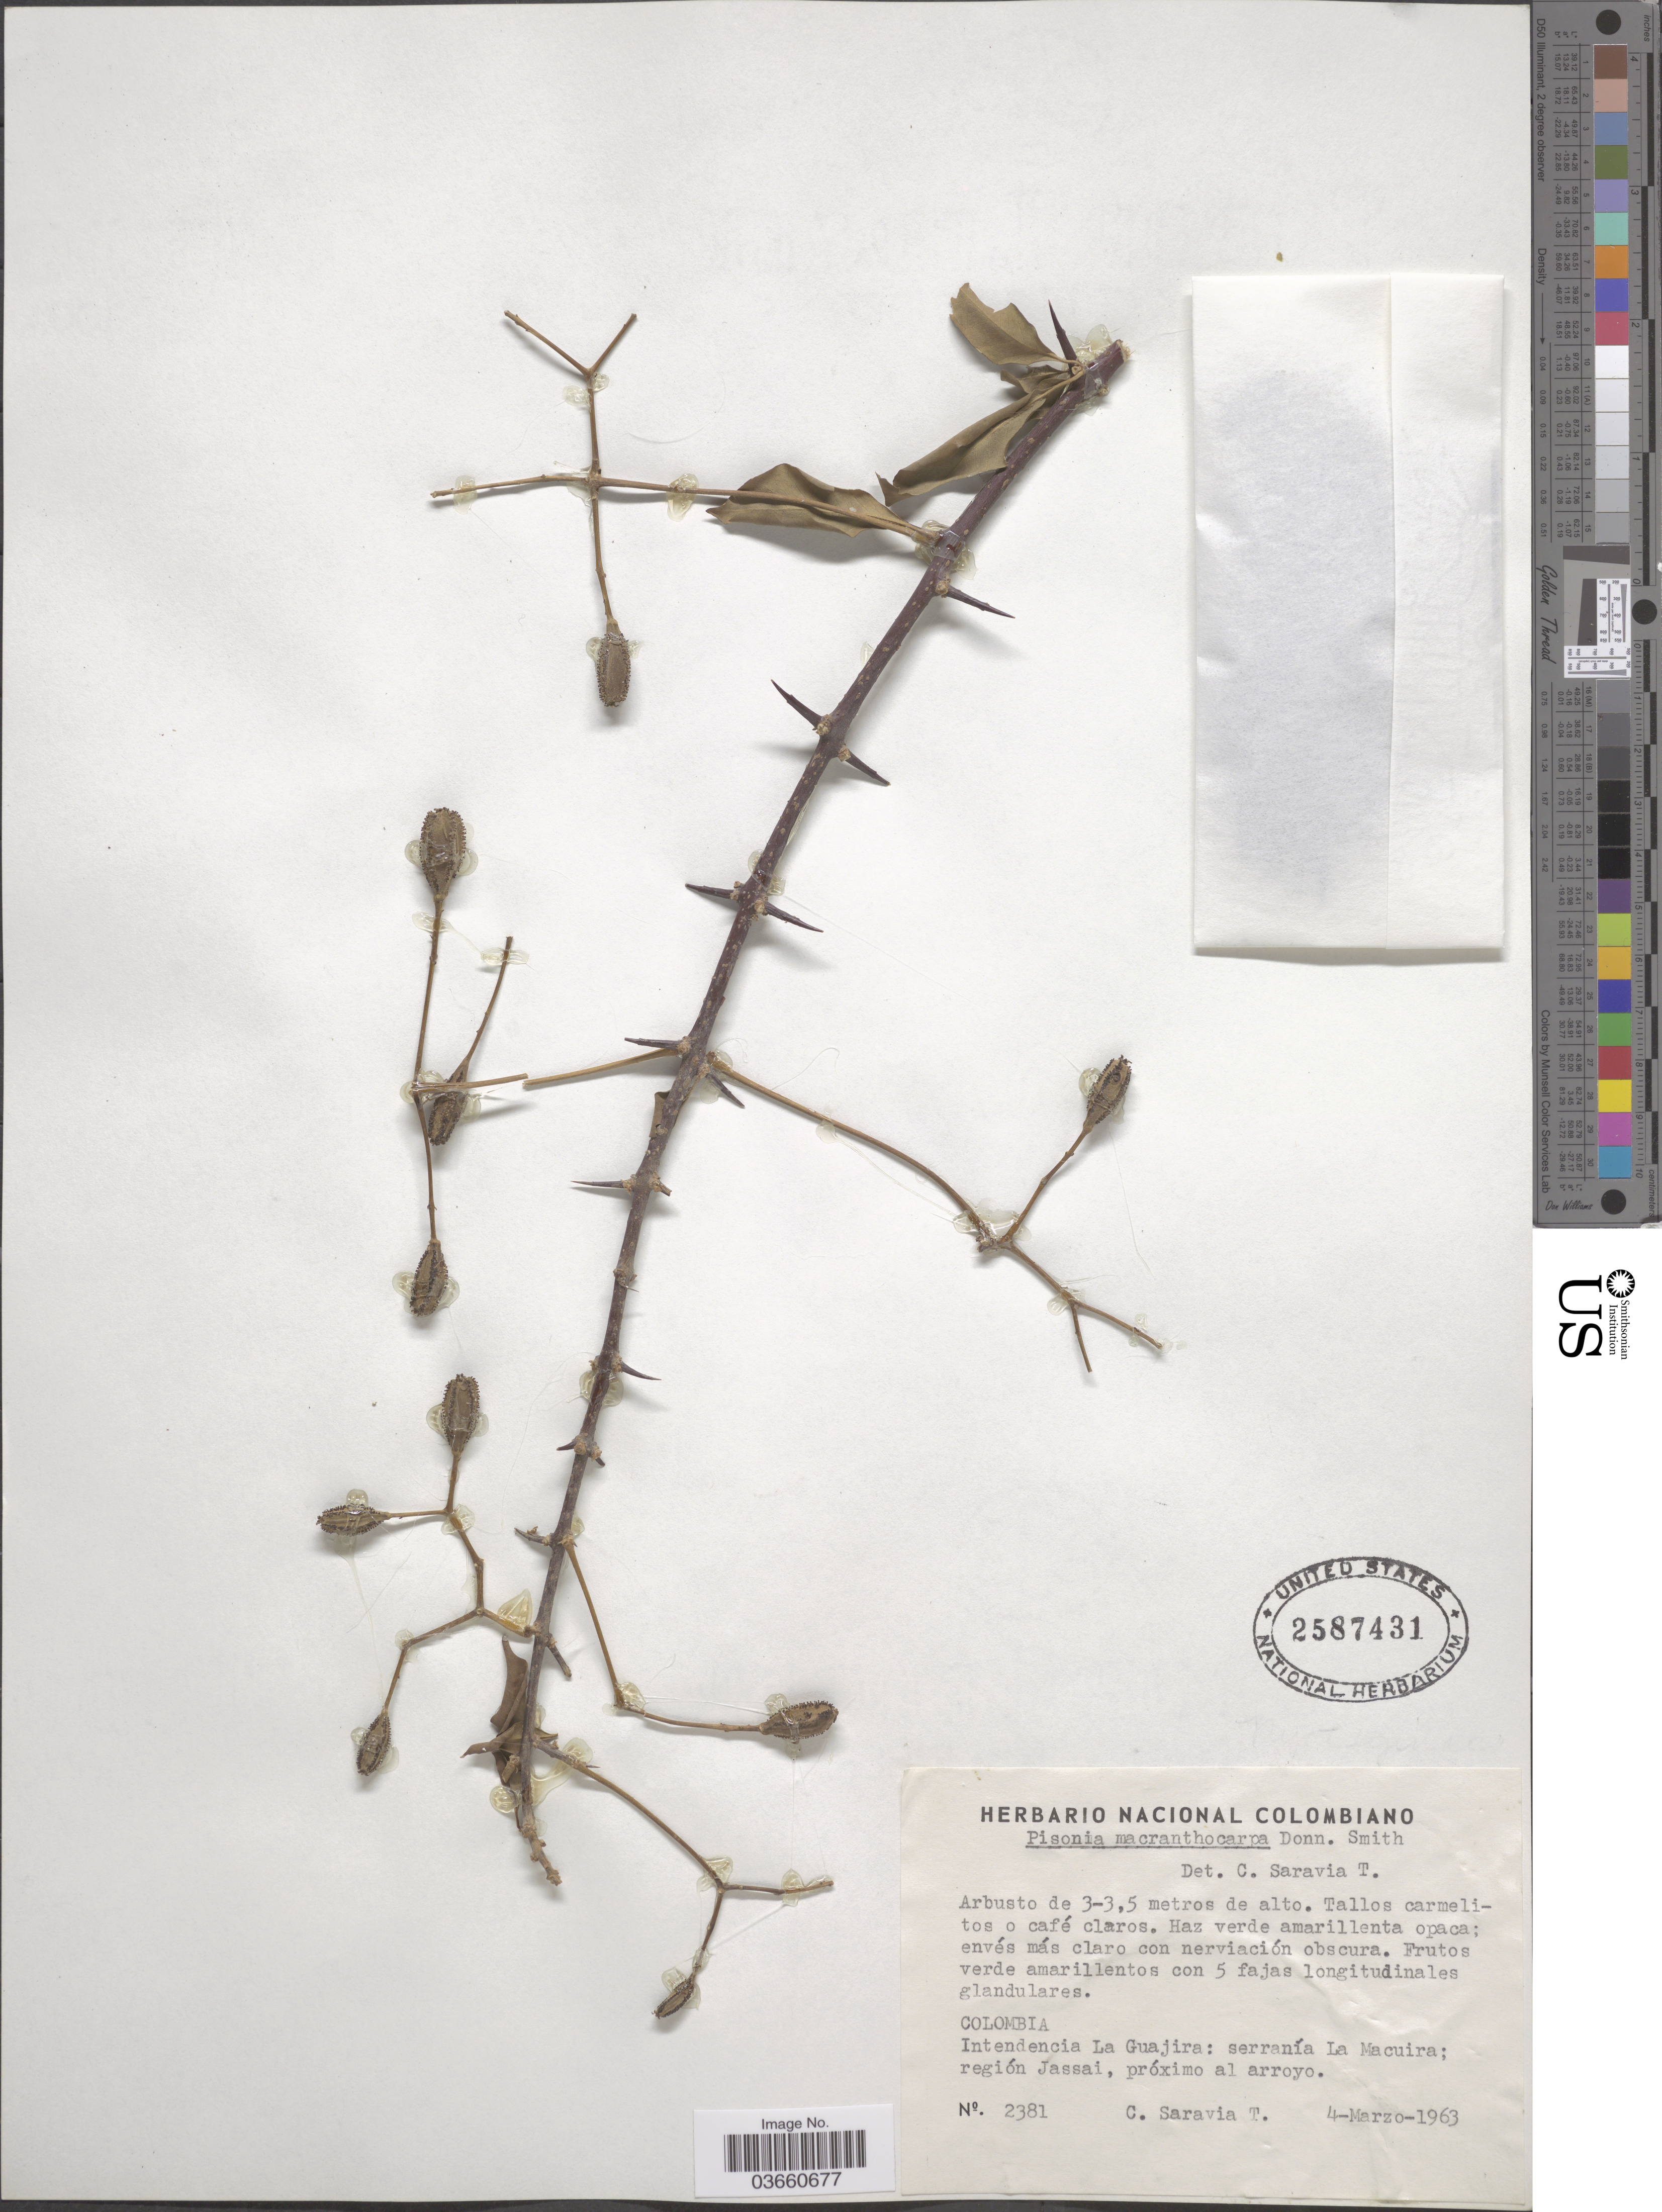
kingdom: Plantae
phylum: Tracheophyta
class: Magnoliopsida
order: Caryophyllales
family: Nyctaginaceae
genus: Pisonia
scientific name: Pisonia macranthocarpa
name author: (Donn. Sm.) Donn. Sm.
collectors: C. Saravia T.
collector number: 2381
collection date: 1963-03-04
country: Colombia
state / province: La Guajira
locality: Intendencia La Guajira: serranía La Macuira; región Jassai, próximo al arroyo.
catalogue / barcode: US 2587431